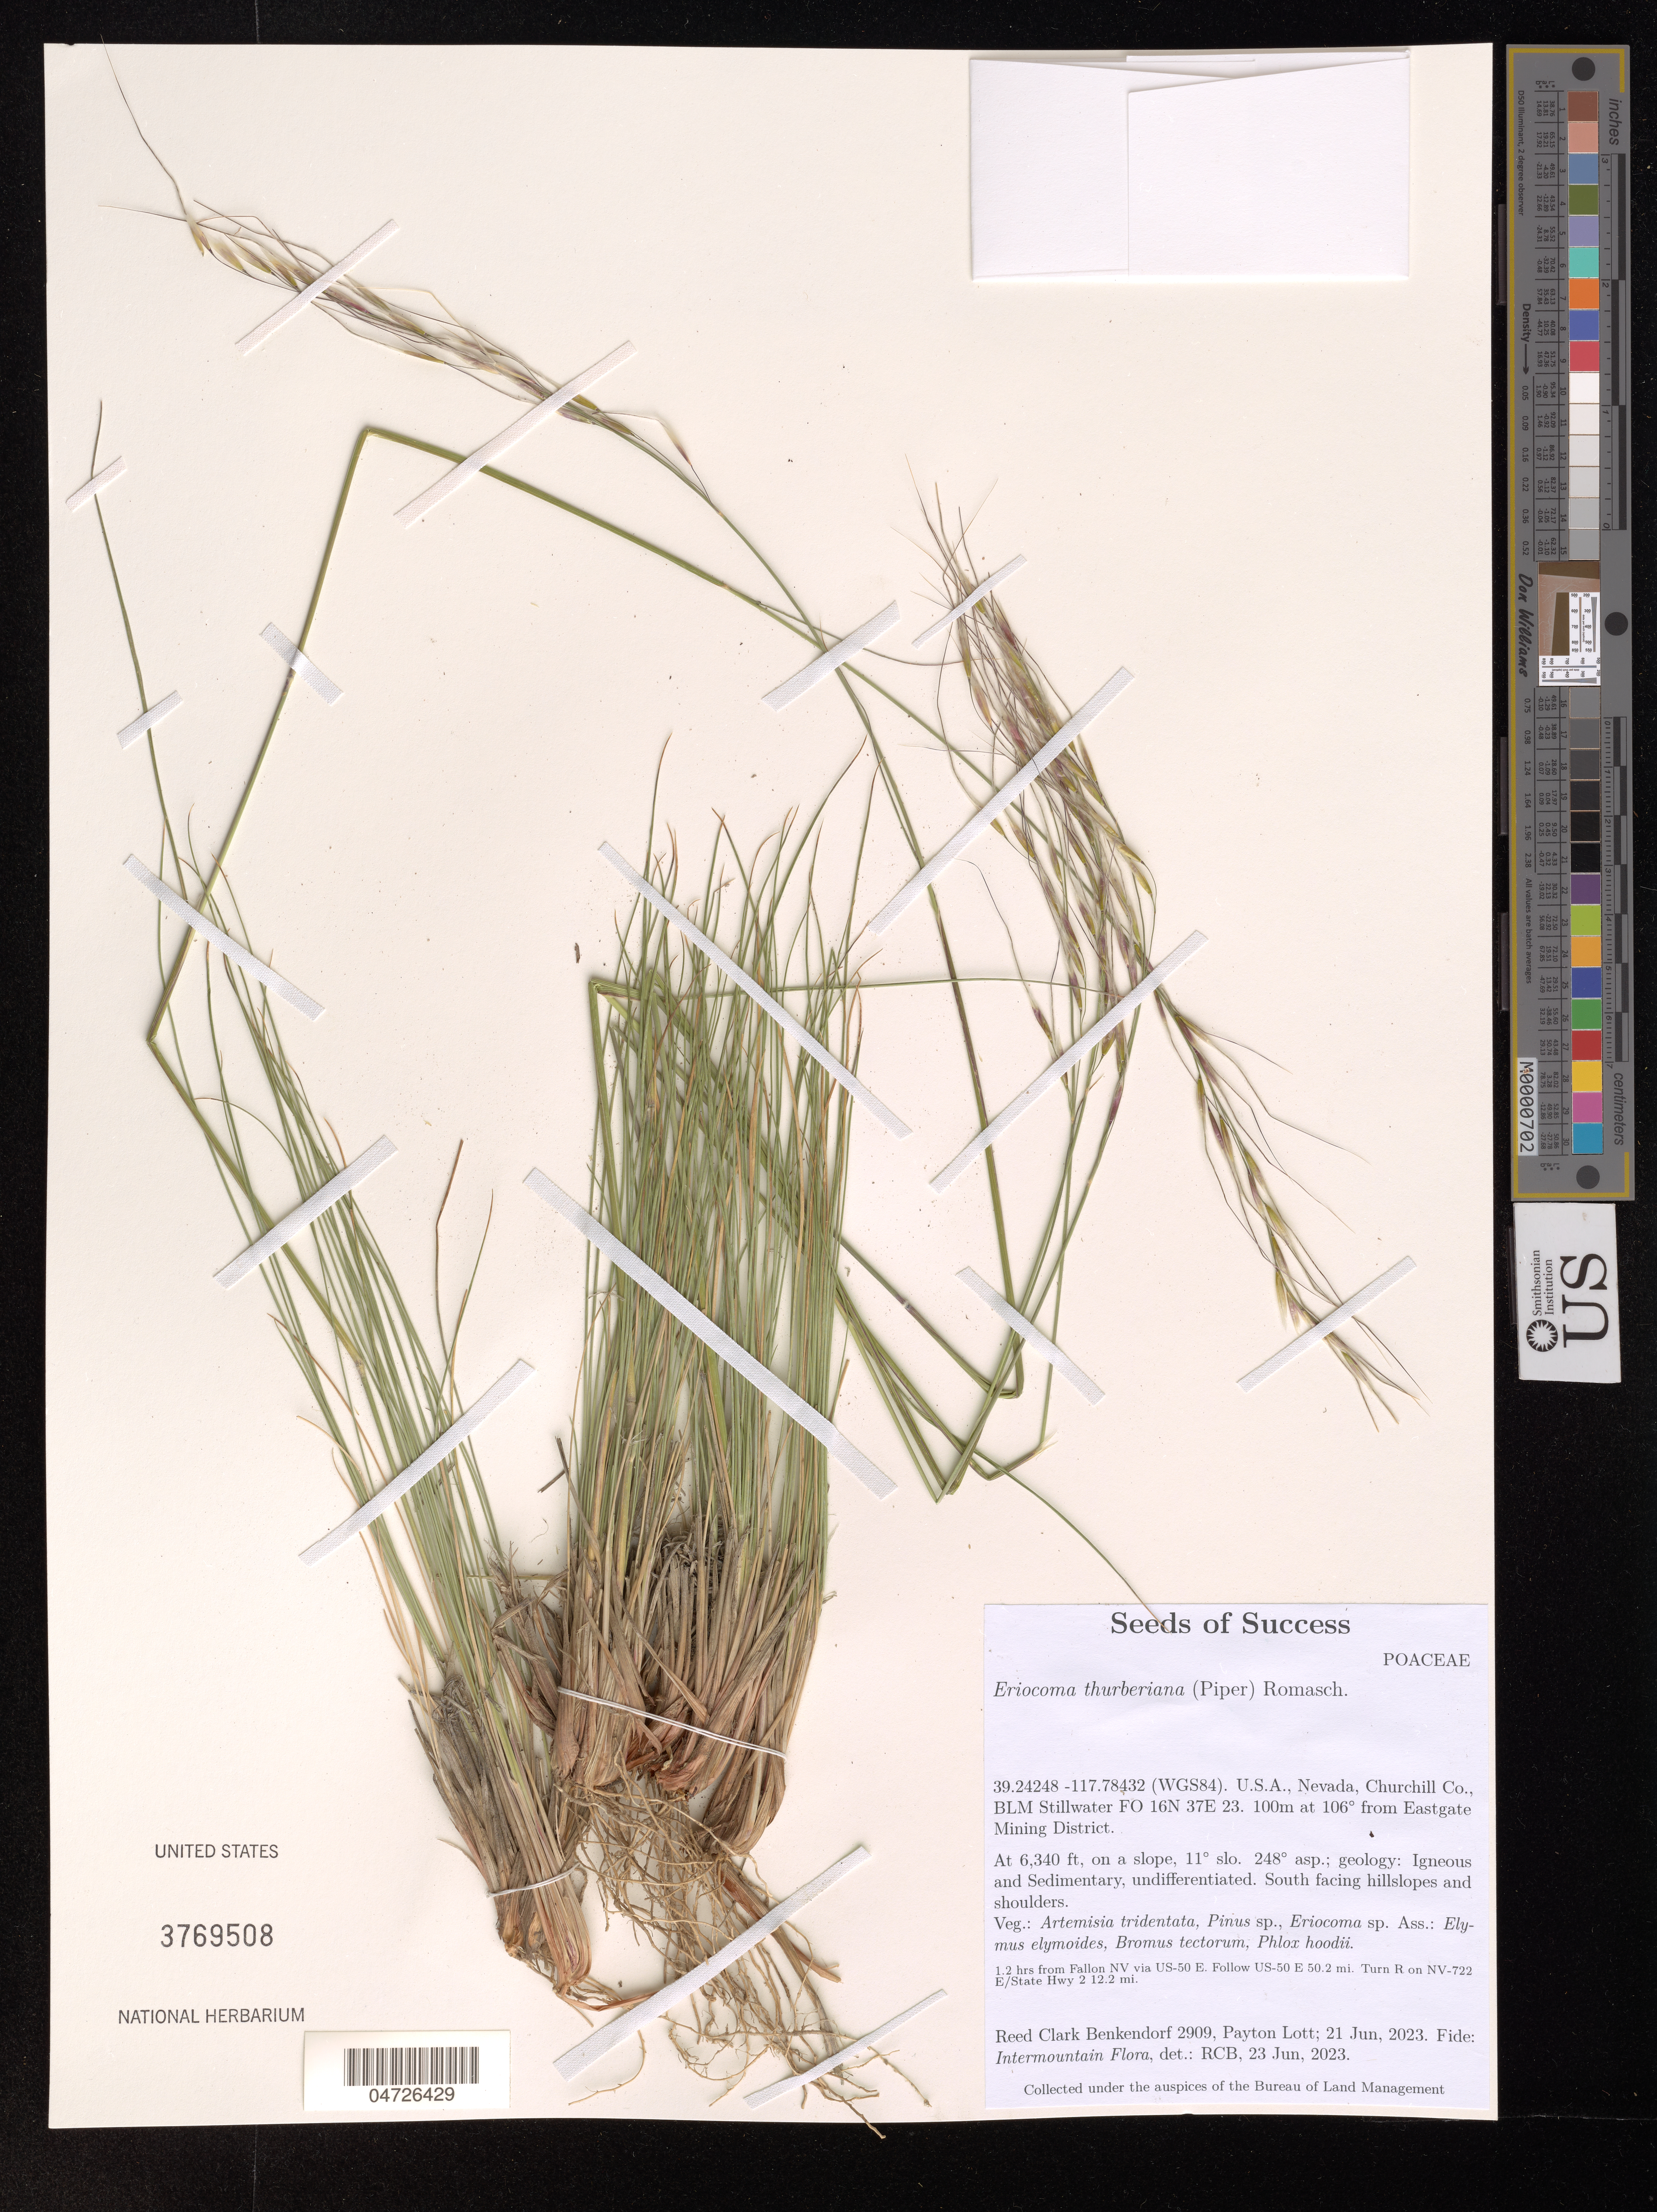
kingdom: Plantae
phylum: Tracheophyta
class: Liliopsida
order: Poales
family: Poaceae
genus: Eriocoma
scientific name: Eriocoma thurberiana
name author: (Piper) Romasch.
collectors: R. Benkendorf & P. Lott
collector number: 2909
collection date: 2023-06-21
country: United States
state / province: Nevada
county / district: Churchill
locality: (WGS84). Churchill Co., BLM Stillwater FO 16N 37E 23. 100m at 106º from Eastgate Mining District. 1.2 hrs from Fallon NV via US-50 E. Follow US-50 E 50.2 mi. Turn R on NV-722 E/State Hwy 2 12.2 mi.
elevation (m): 1932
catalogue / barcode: US 3769508